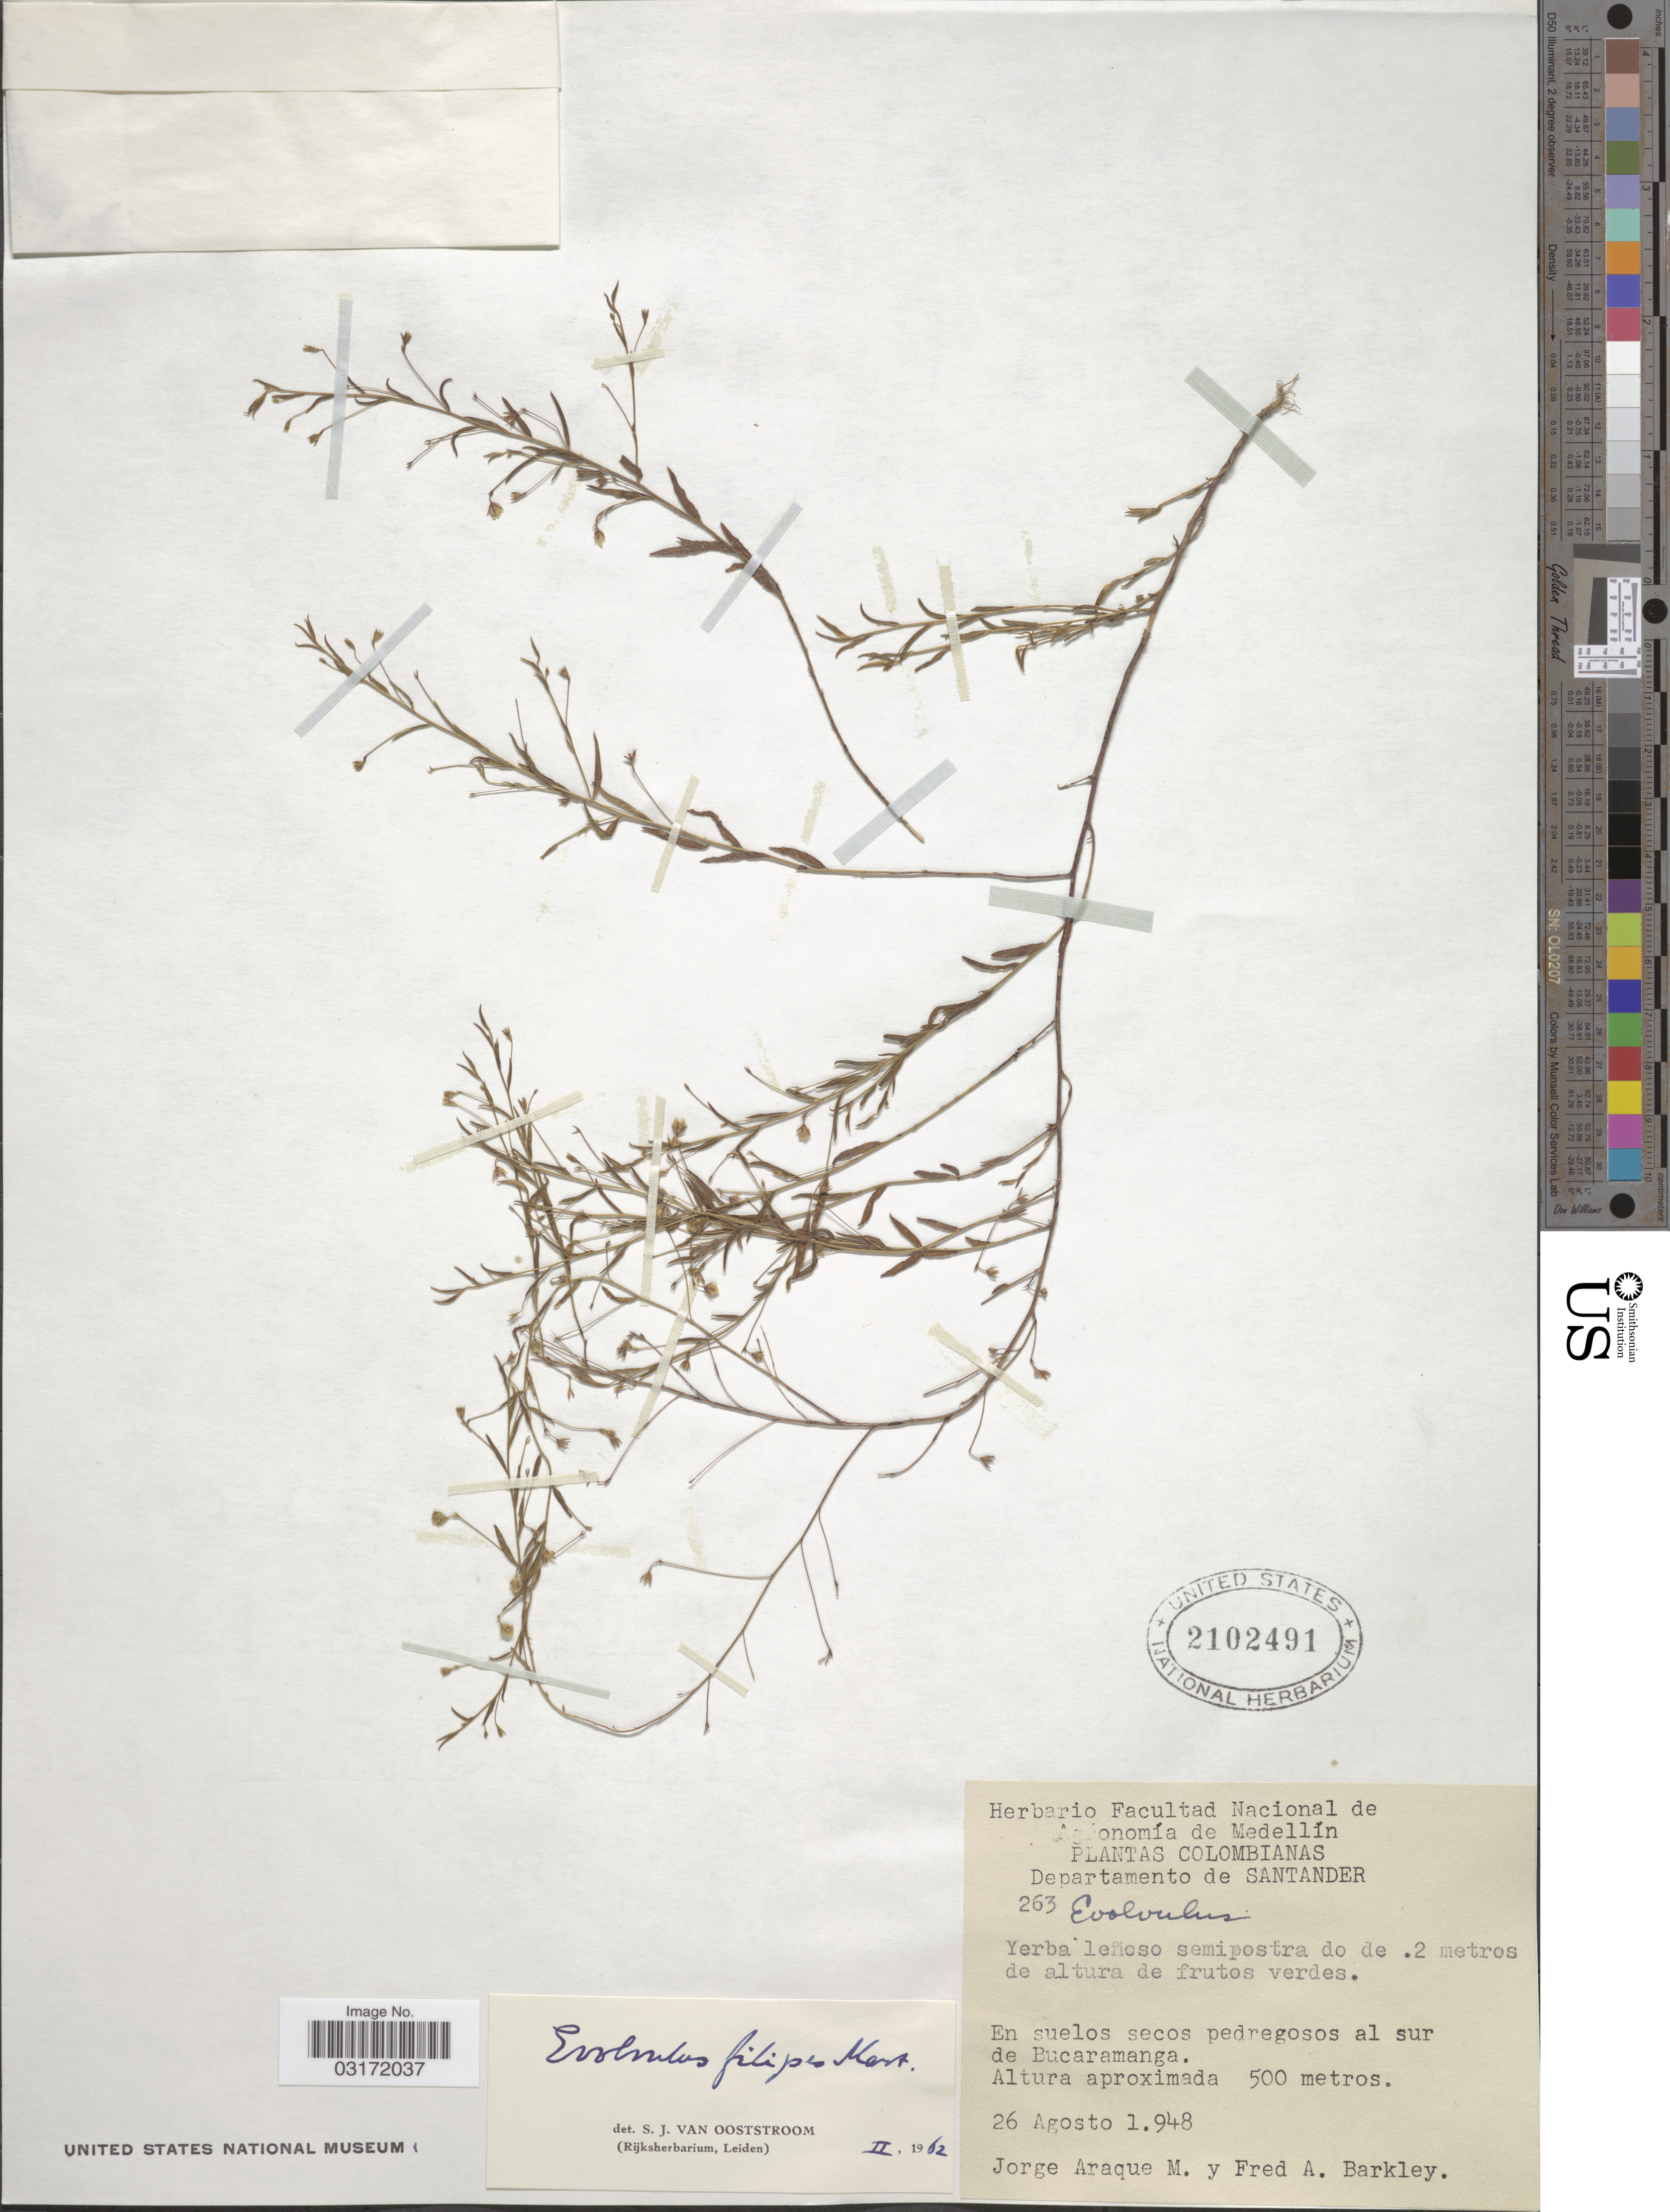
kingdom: Plantae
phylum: Tracheophyta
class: Magnoliopsida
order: Solanales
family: Convolvulaceae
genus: Evolvulus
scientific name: Evolvulus filipes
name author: Mart.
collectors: J. Araque Molina & F. A. Barkley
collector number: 263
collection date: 1948-08-26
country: Colombia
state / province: Santander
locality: Departamento de Santander. En suelos secos pedregosos al sur de Bucaramanga.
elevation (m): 500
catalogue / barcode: US 2102491